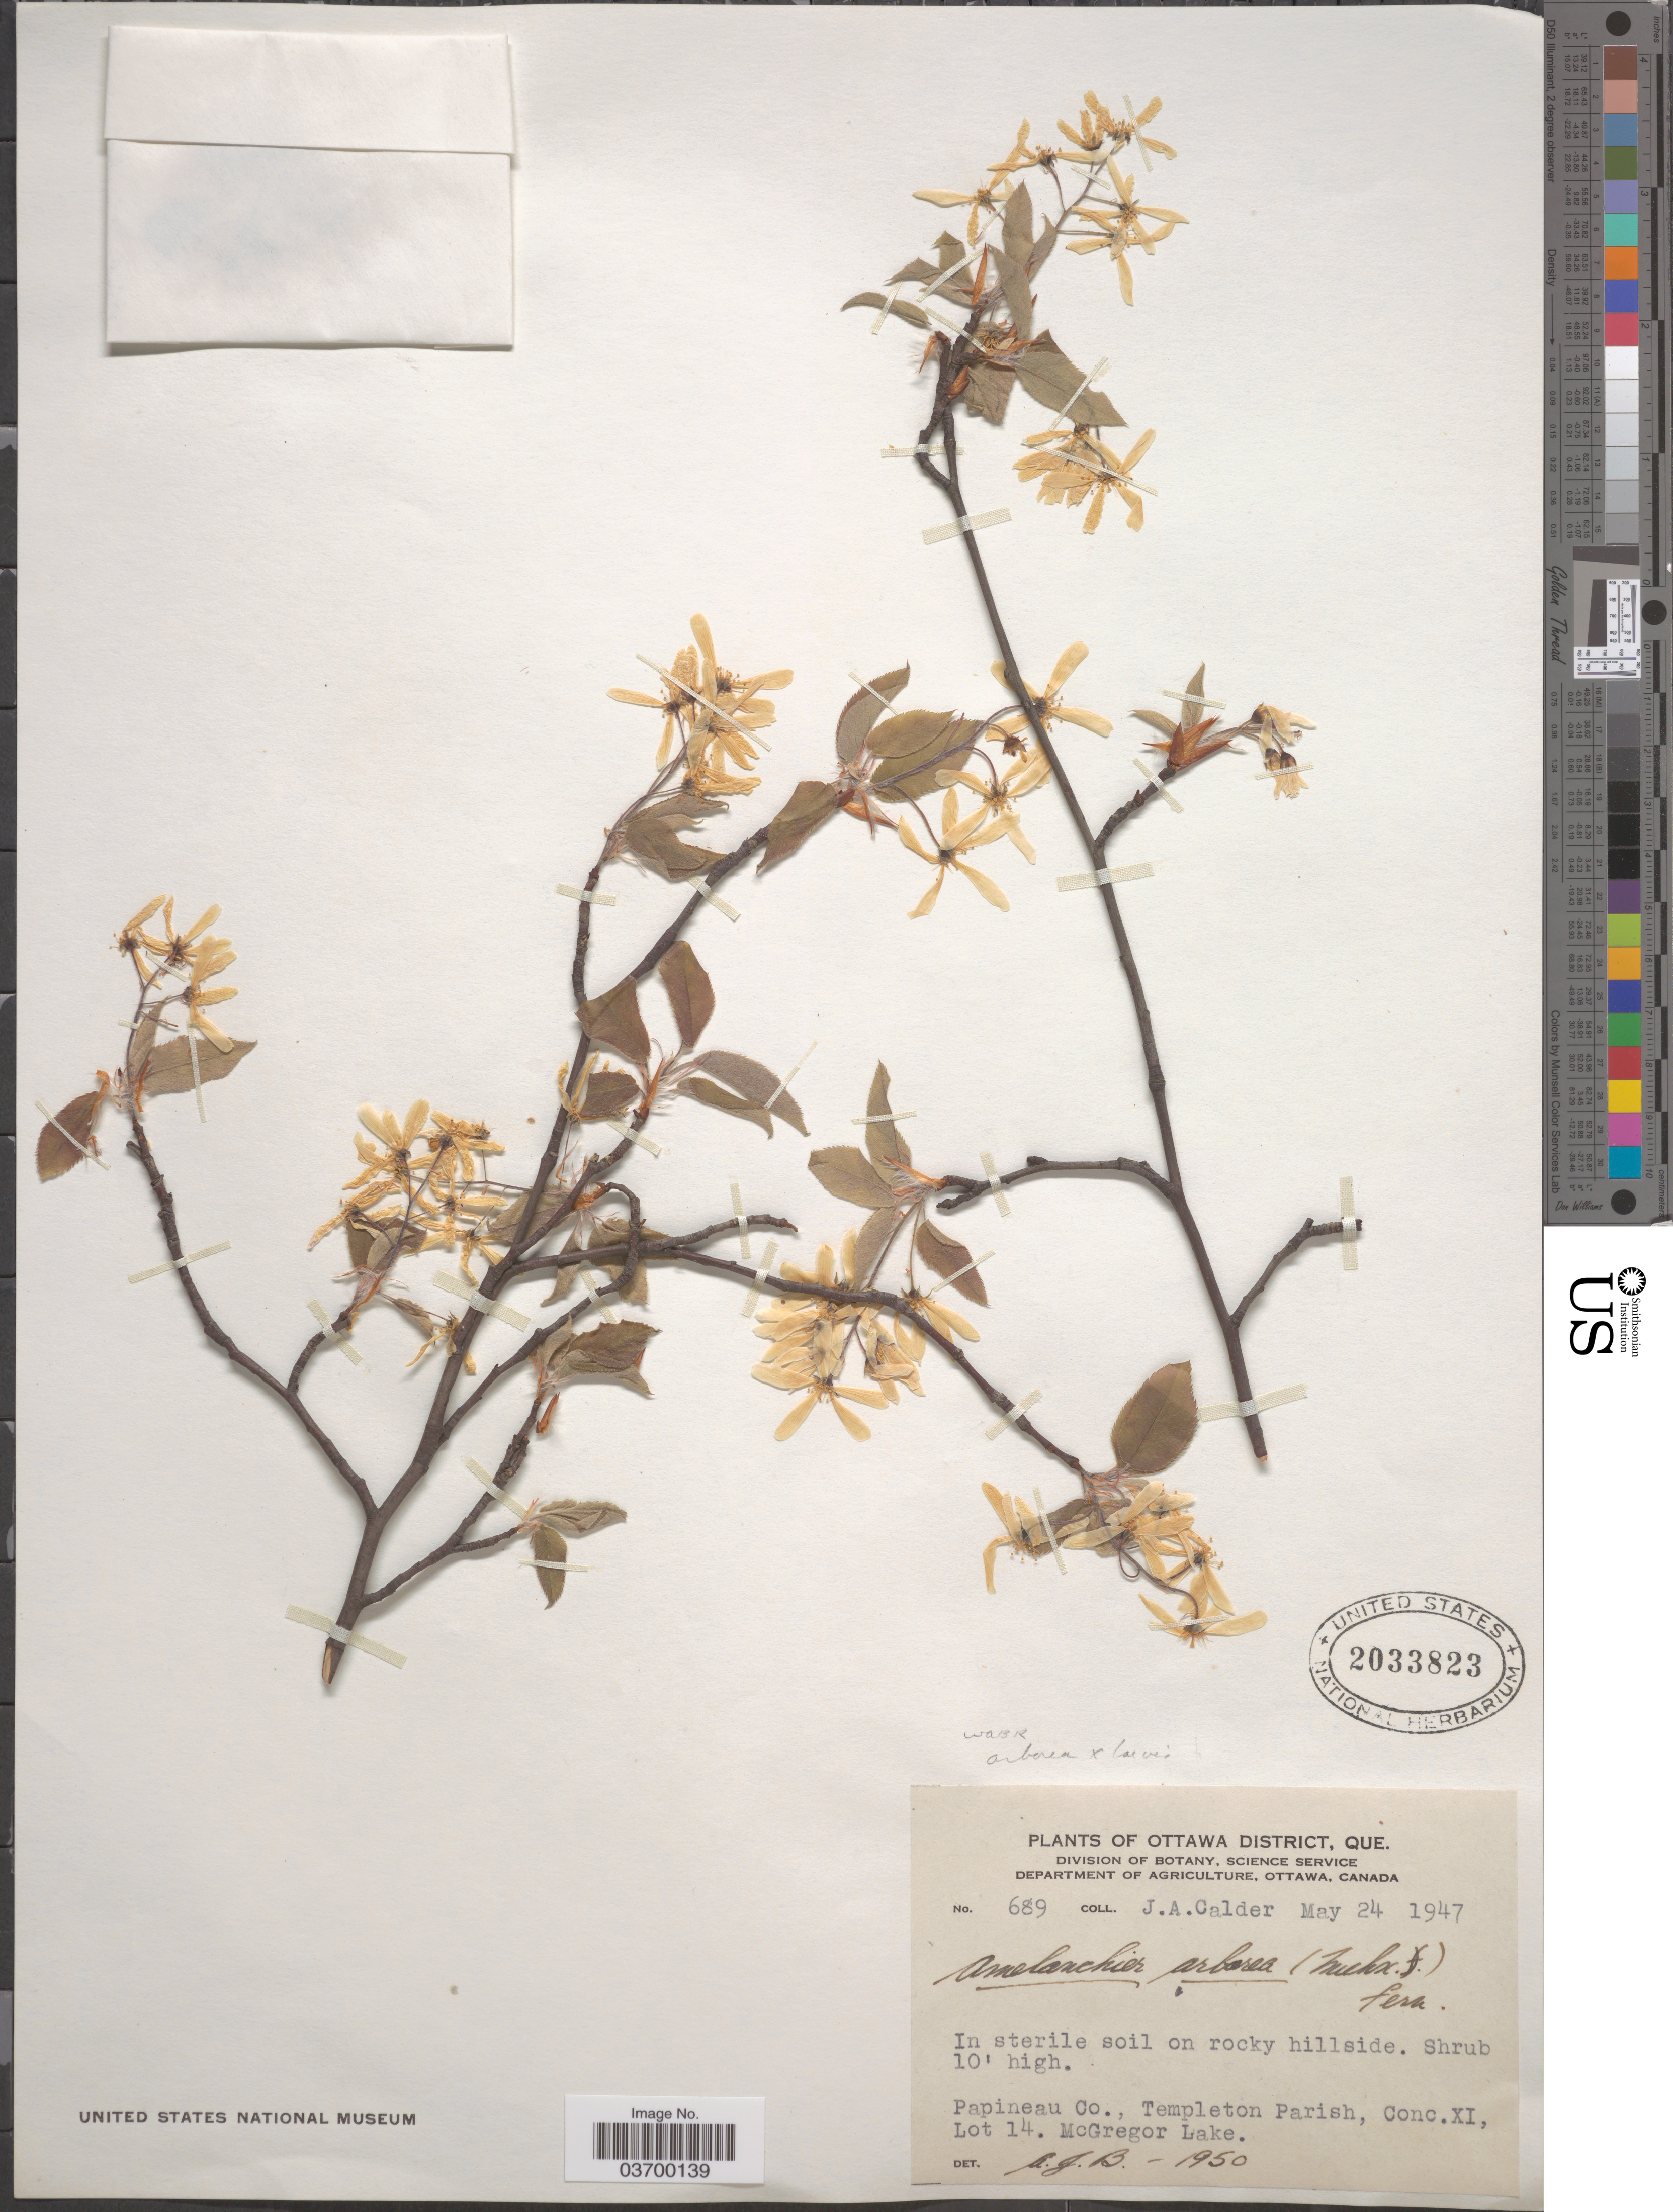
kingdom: Plantae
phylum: Tracheophyta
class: Magnoliopsida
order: Rosales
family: Rosaceae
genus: Amelanchier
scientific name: Amelanchier arborea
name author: (F. Michx.) Fernald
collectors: J. A. Calder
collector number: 689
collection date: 1947-05-24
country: Canada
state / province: Quebec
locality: Ottawa District. On rocky hillside. Papineau Co., Templeton Parish, Conc. XI, Lot 14. McGregor Lake.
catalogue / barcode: US 2033823